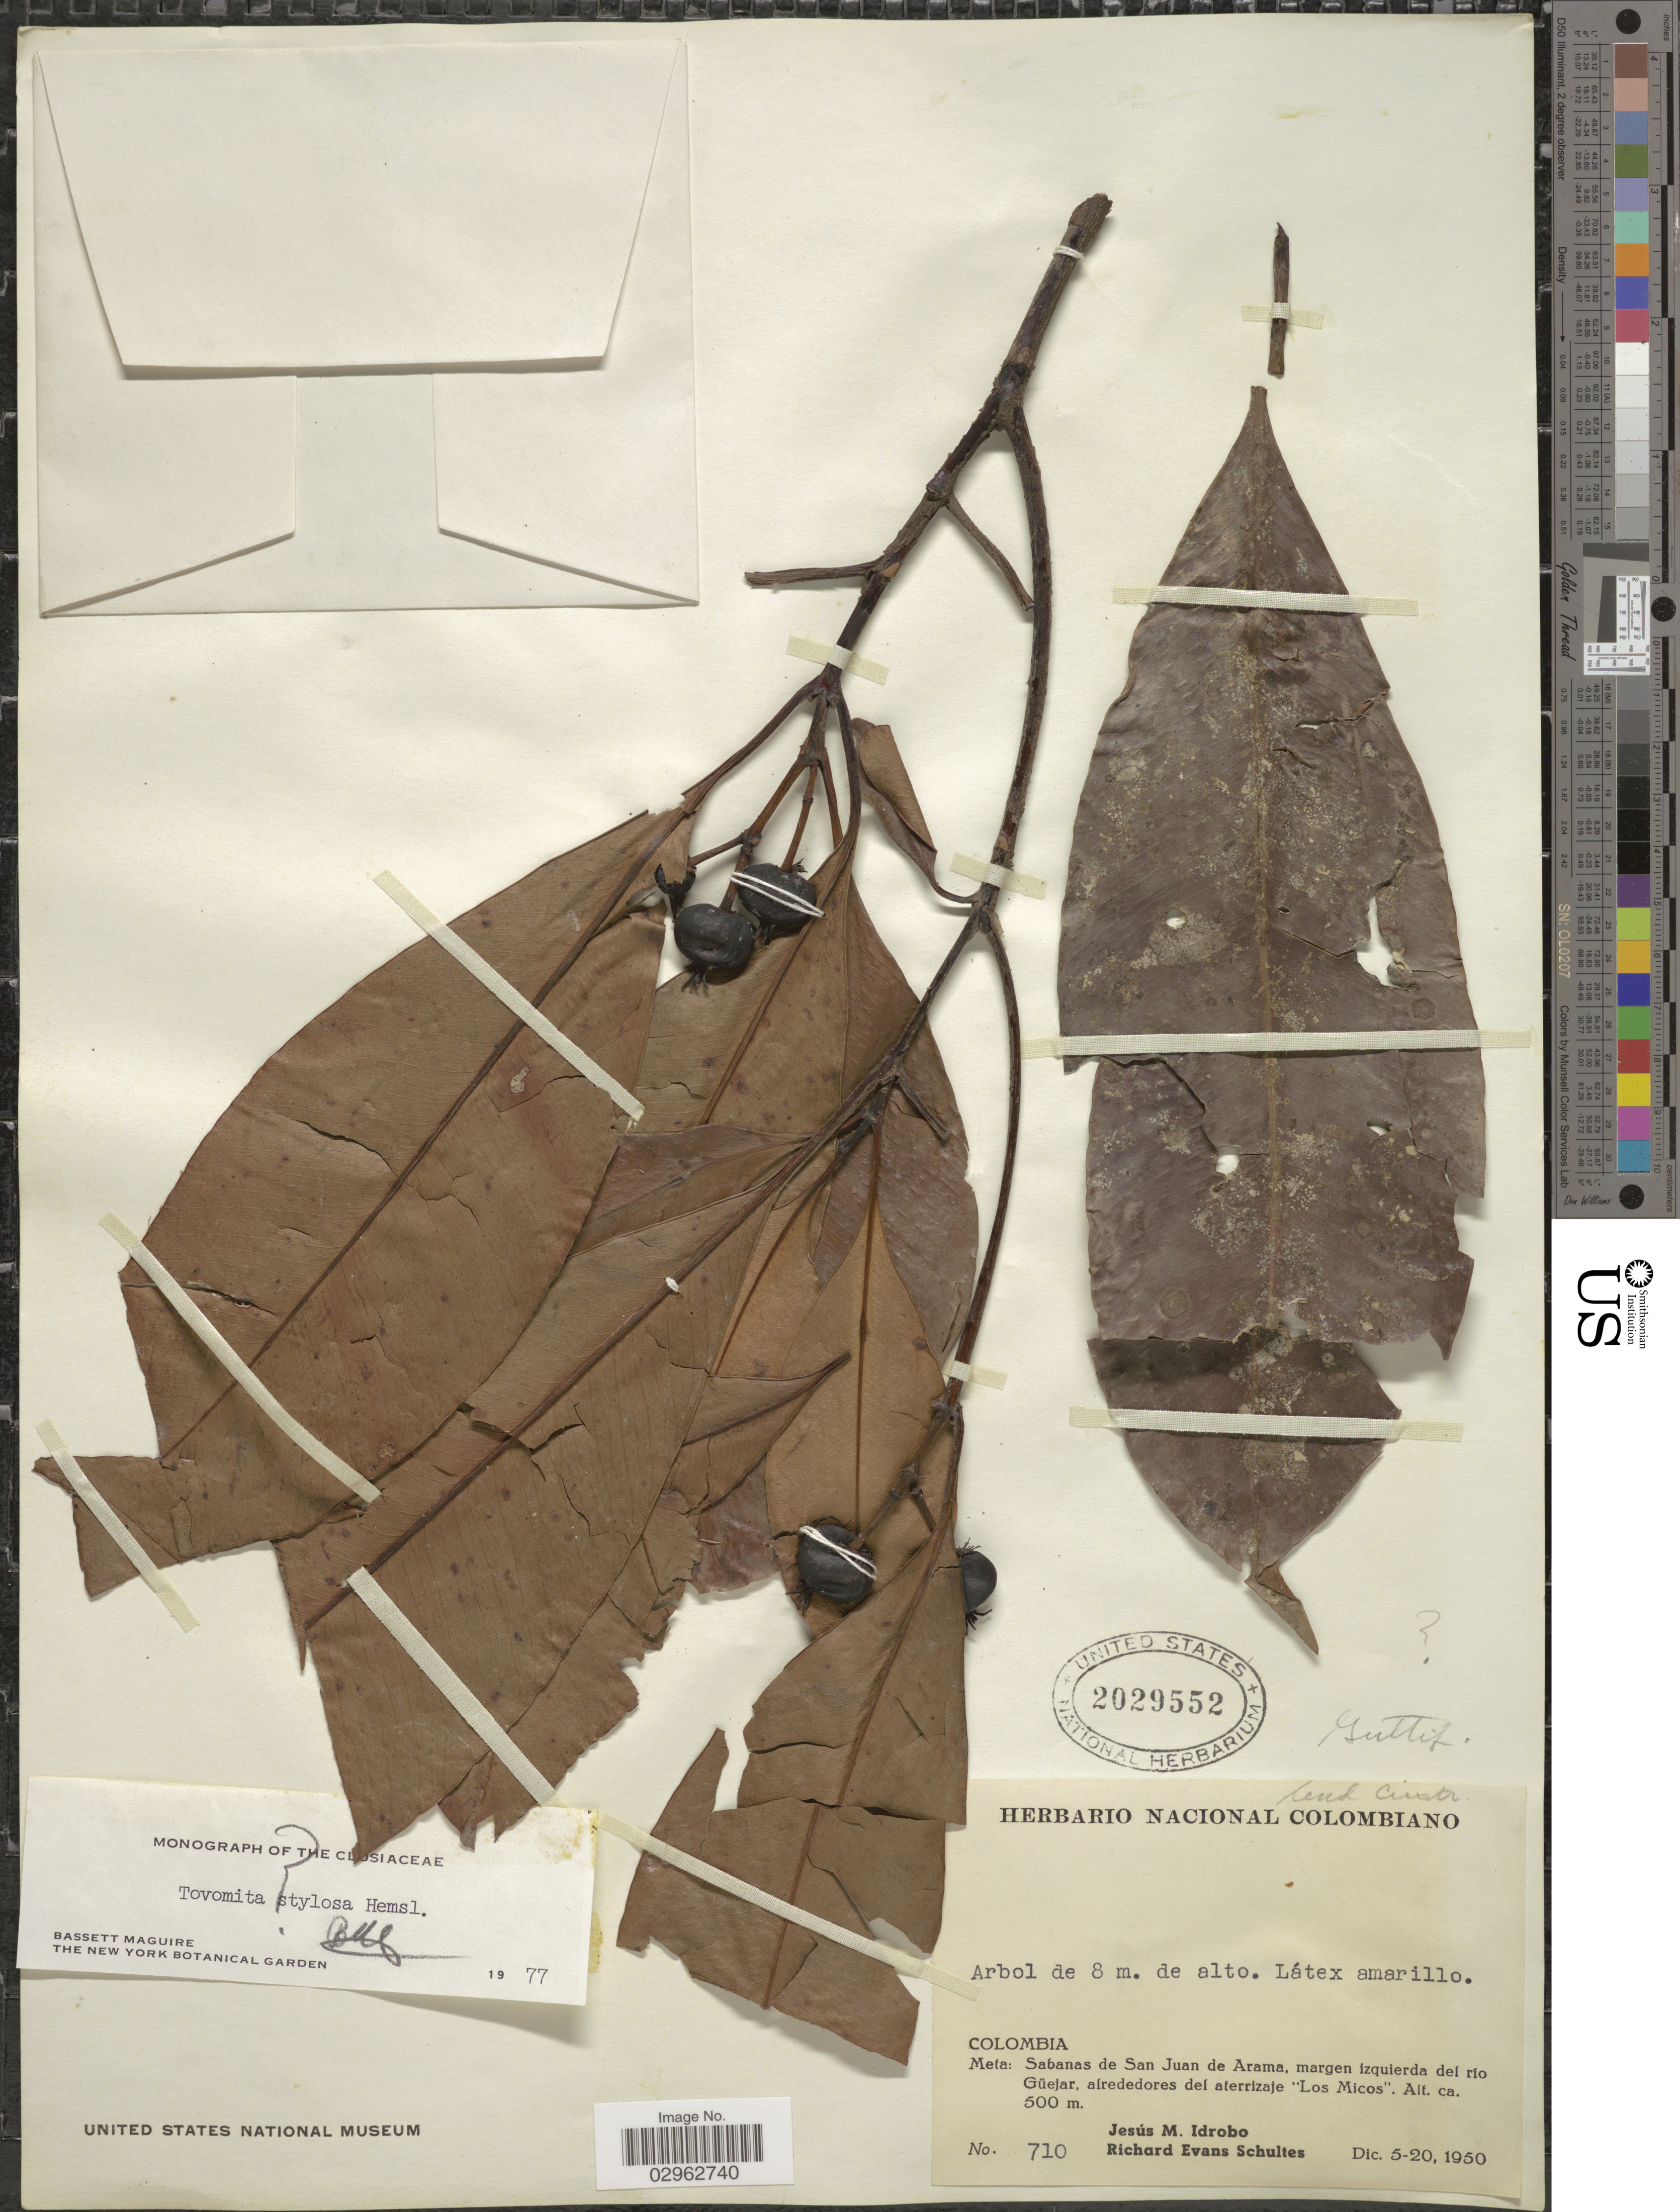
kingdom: Plantae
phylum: Tracheophyta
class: Magnoliopsida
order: Malpighiales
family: Clusiaceae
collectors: J. M. Idrobo & R. E. Schultes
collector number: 710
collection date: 1950-12-05/1950-12-20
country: Colombia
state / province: Meta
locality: Sabanas de San Juan de Arama, margen izquierda del río Güejar, alrededores del aterrizaje "Los Micos".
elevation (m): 500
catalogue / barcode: US 2029552